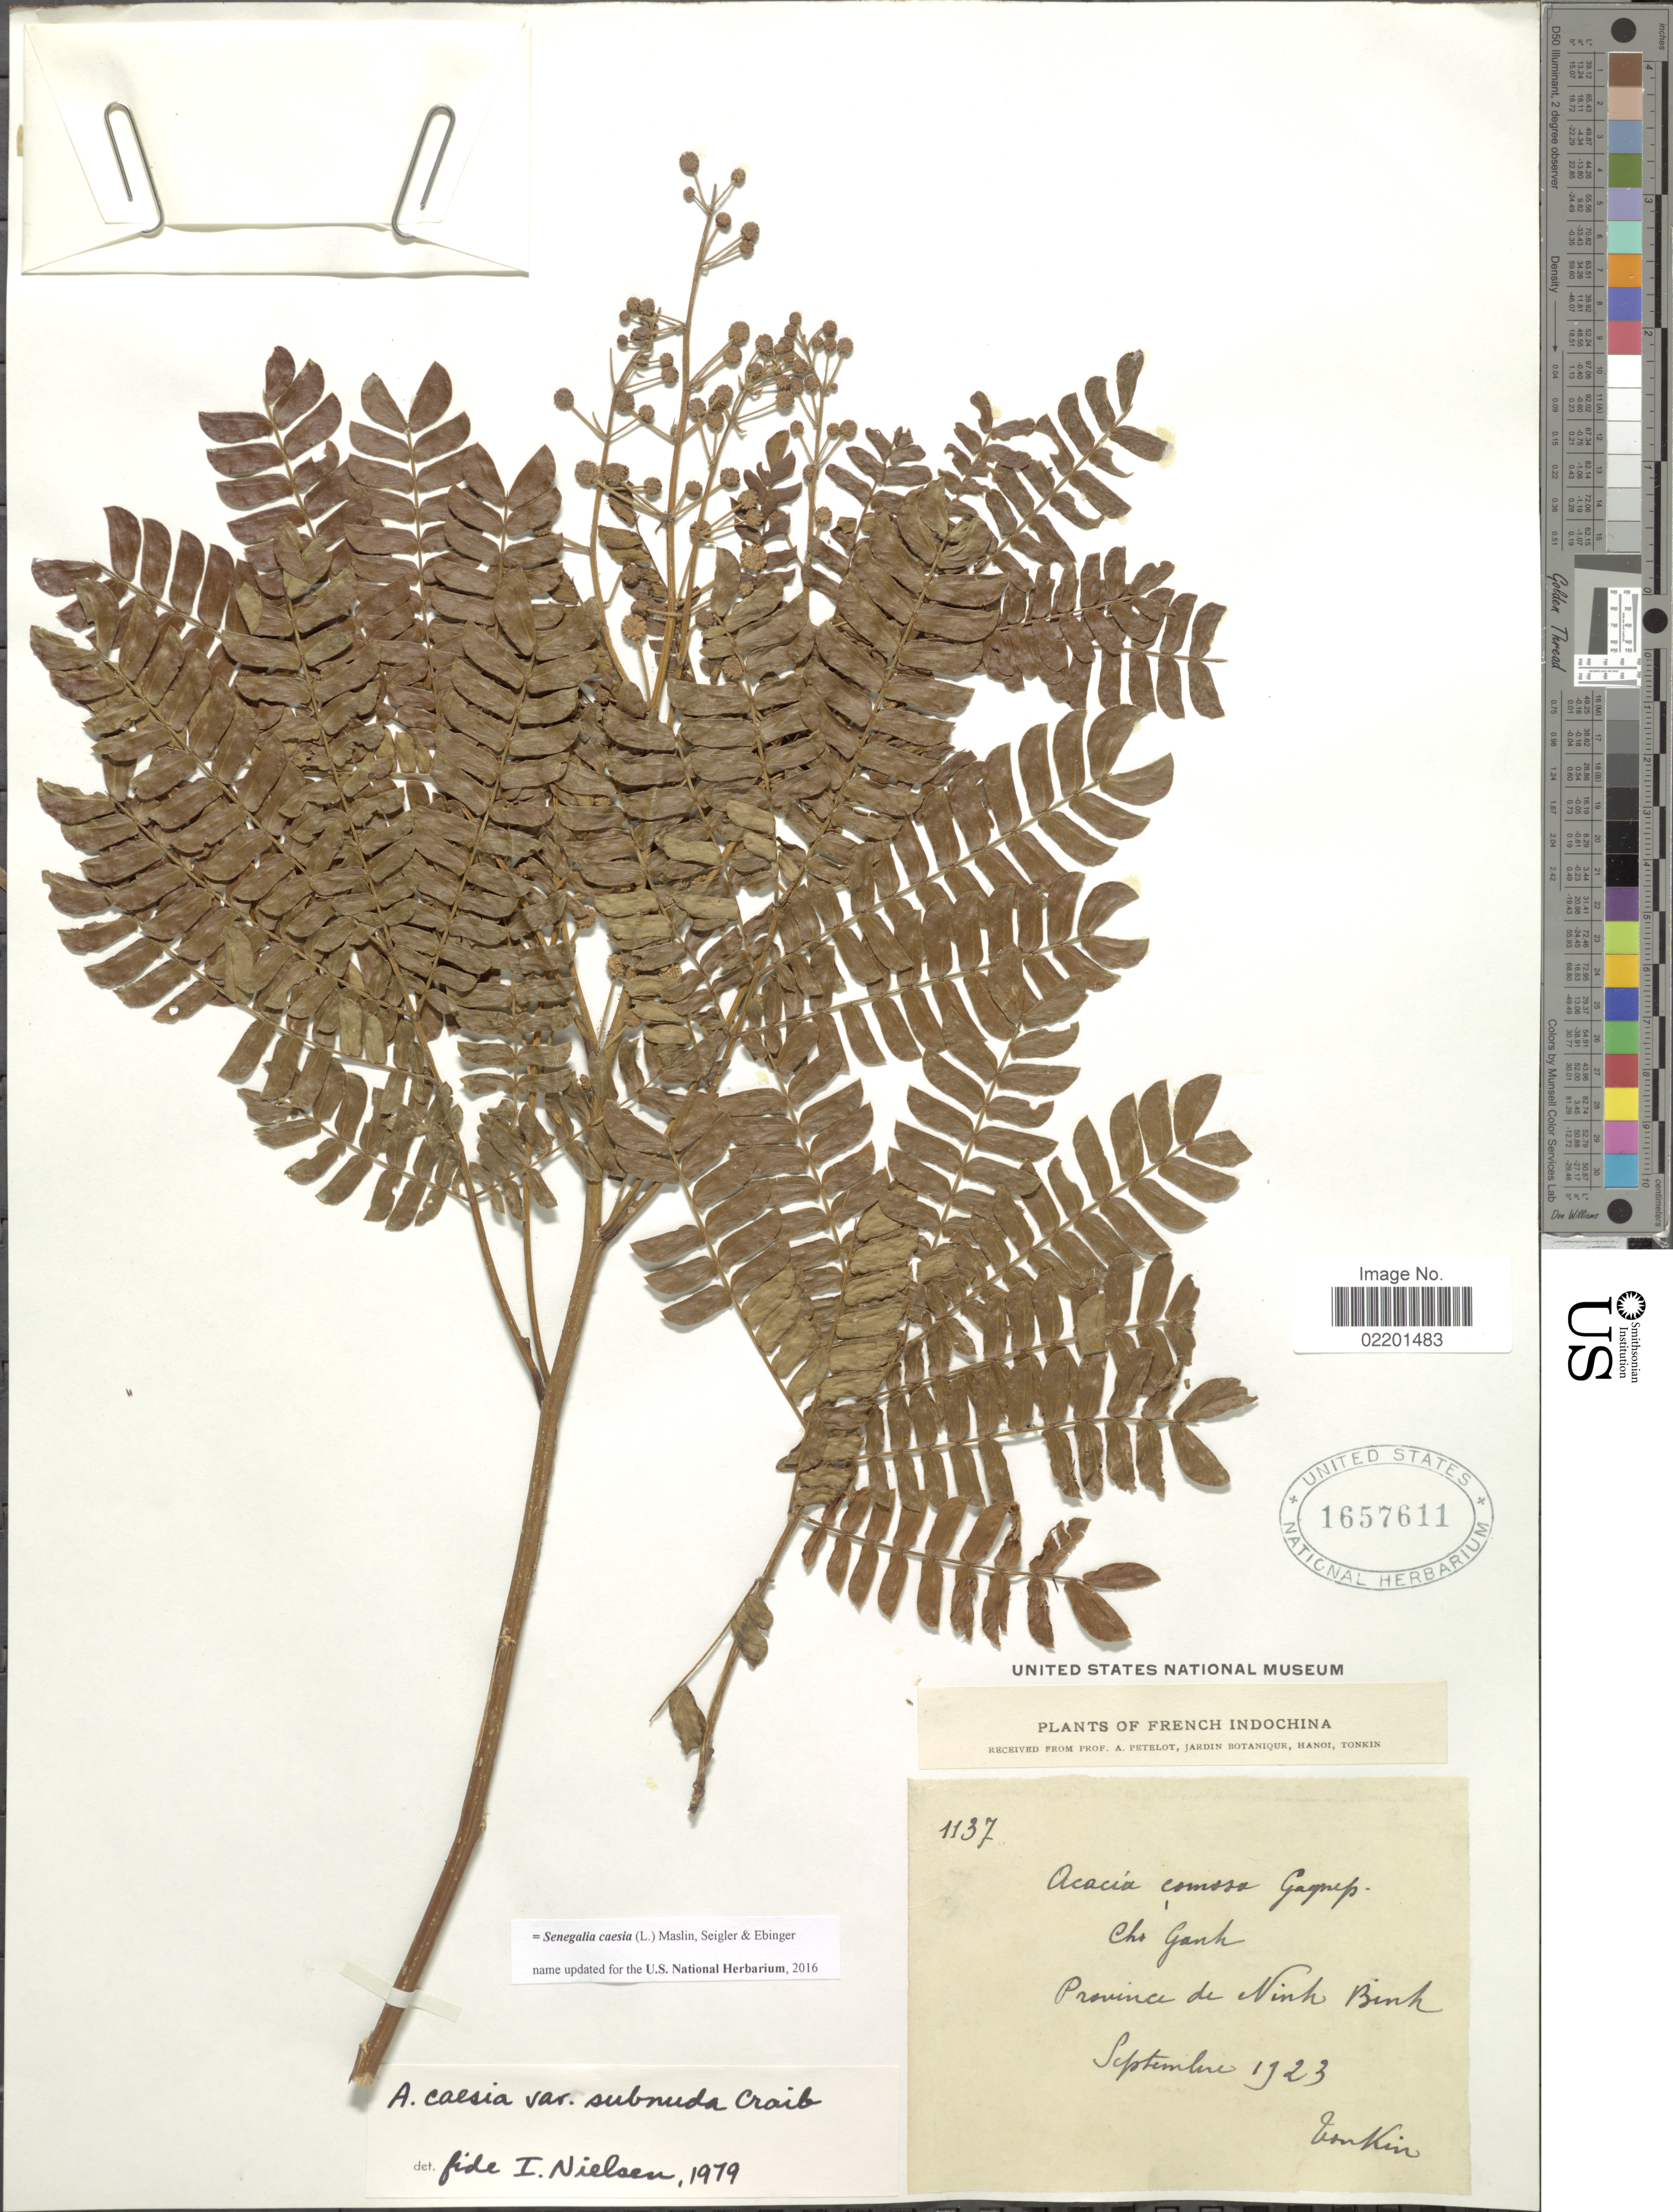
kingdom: Plantae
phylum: Tracheophyta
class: Magnoliopsida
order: Fabales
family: Fabaceae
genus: Senegalia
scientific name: Senegalia caesia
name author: (L.) Maslin et al.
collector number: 1137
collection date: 1923-09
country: Vietnam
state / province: Ninh Binh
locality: French Indochina. Province de Nink [interpreted] Bink, Tonkin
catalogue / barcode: US 1657611